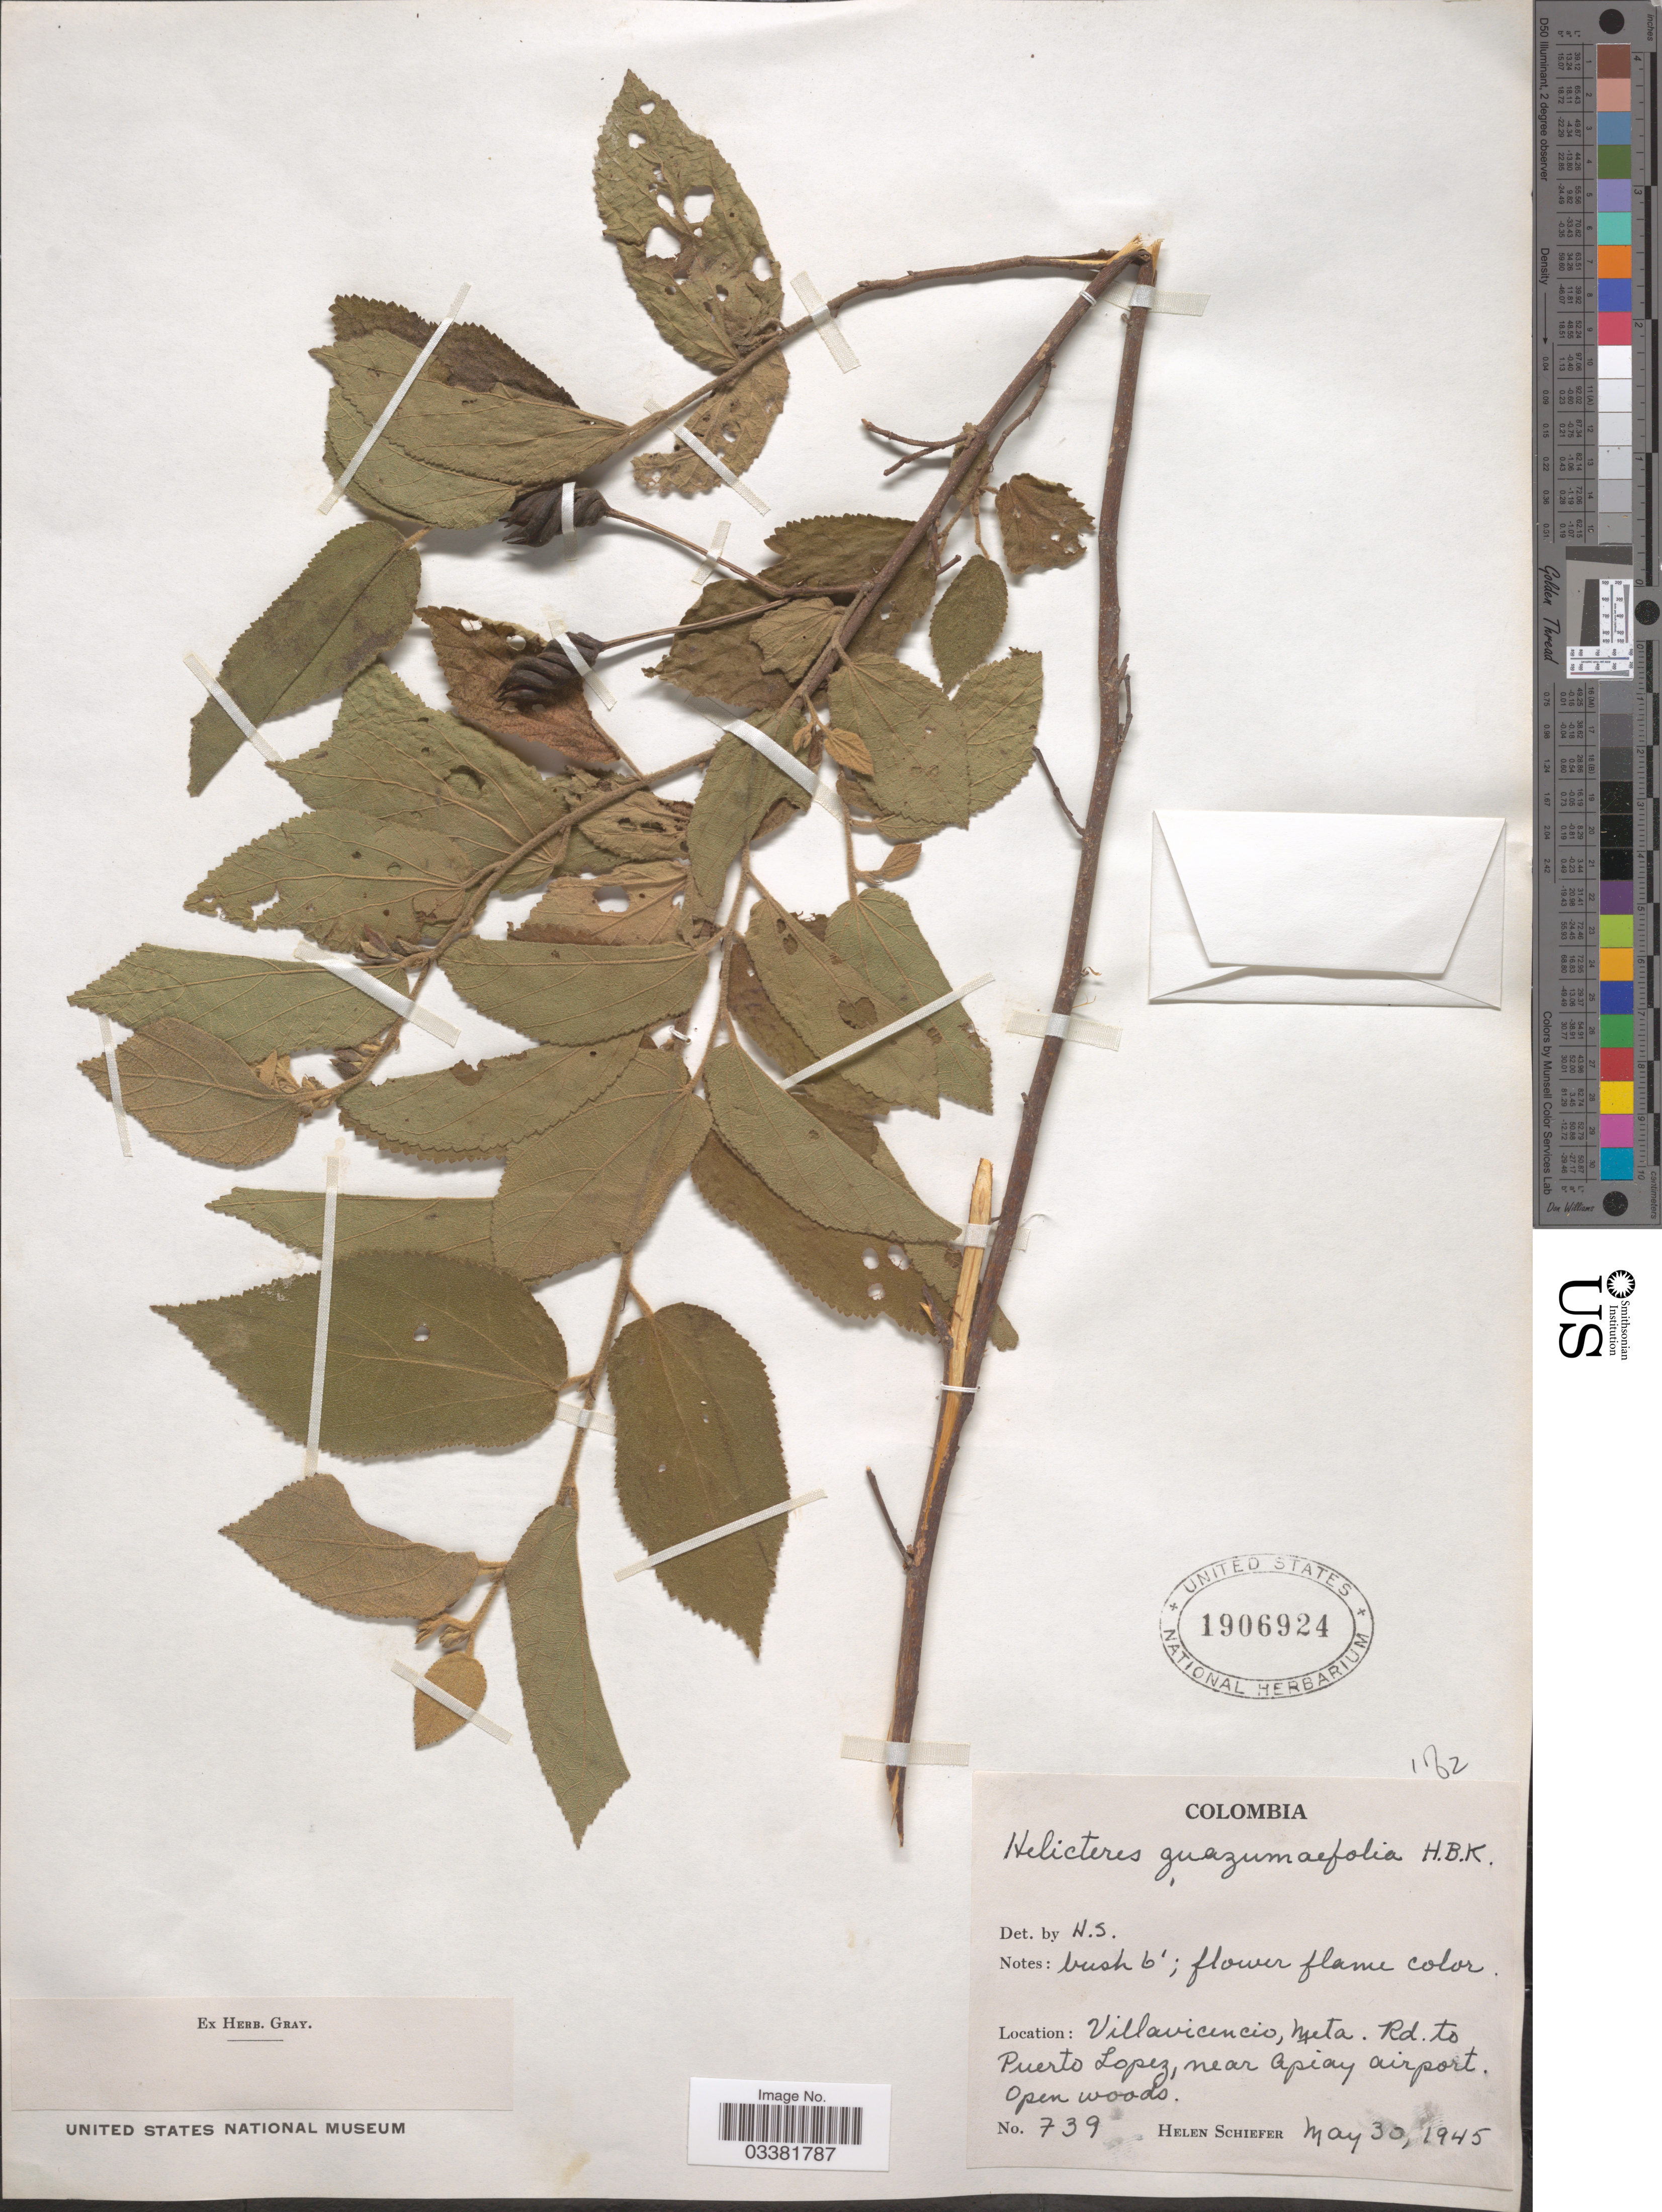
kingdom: Plantae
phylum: Tracheophyta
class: Magnoliopsida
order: Malvales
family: Malvaceae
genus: Helicteres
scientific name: Helicteres guazumifolia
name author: Kunth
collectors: H. Schiefer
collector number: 739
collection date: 1945-05-30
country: Colombia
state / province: Meta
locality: Villavicencio. Rd. to Puerto Lopez, near Apiay Airport.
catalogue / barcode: US 1906924